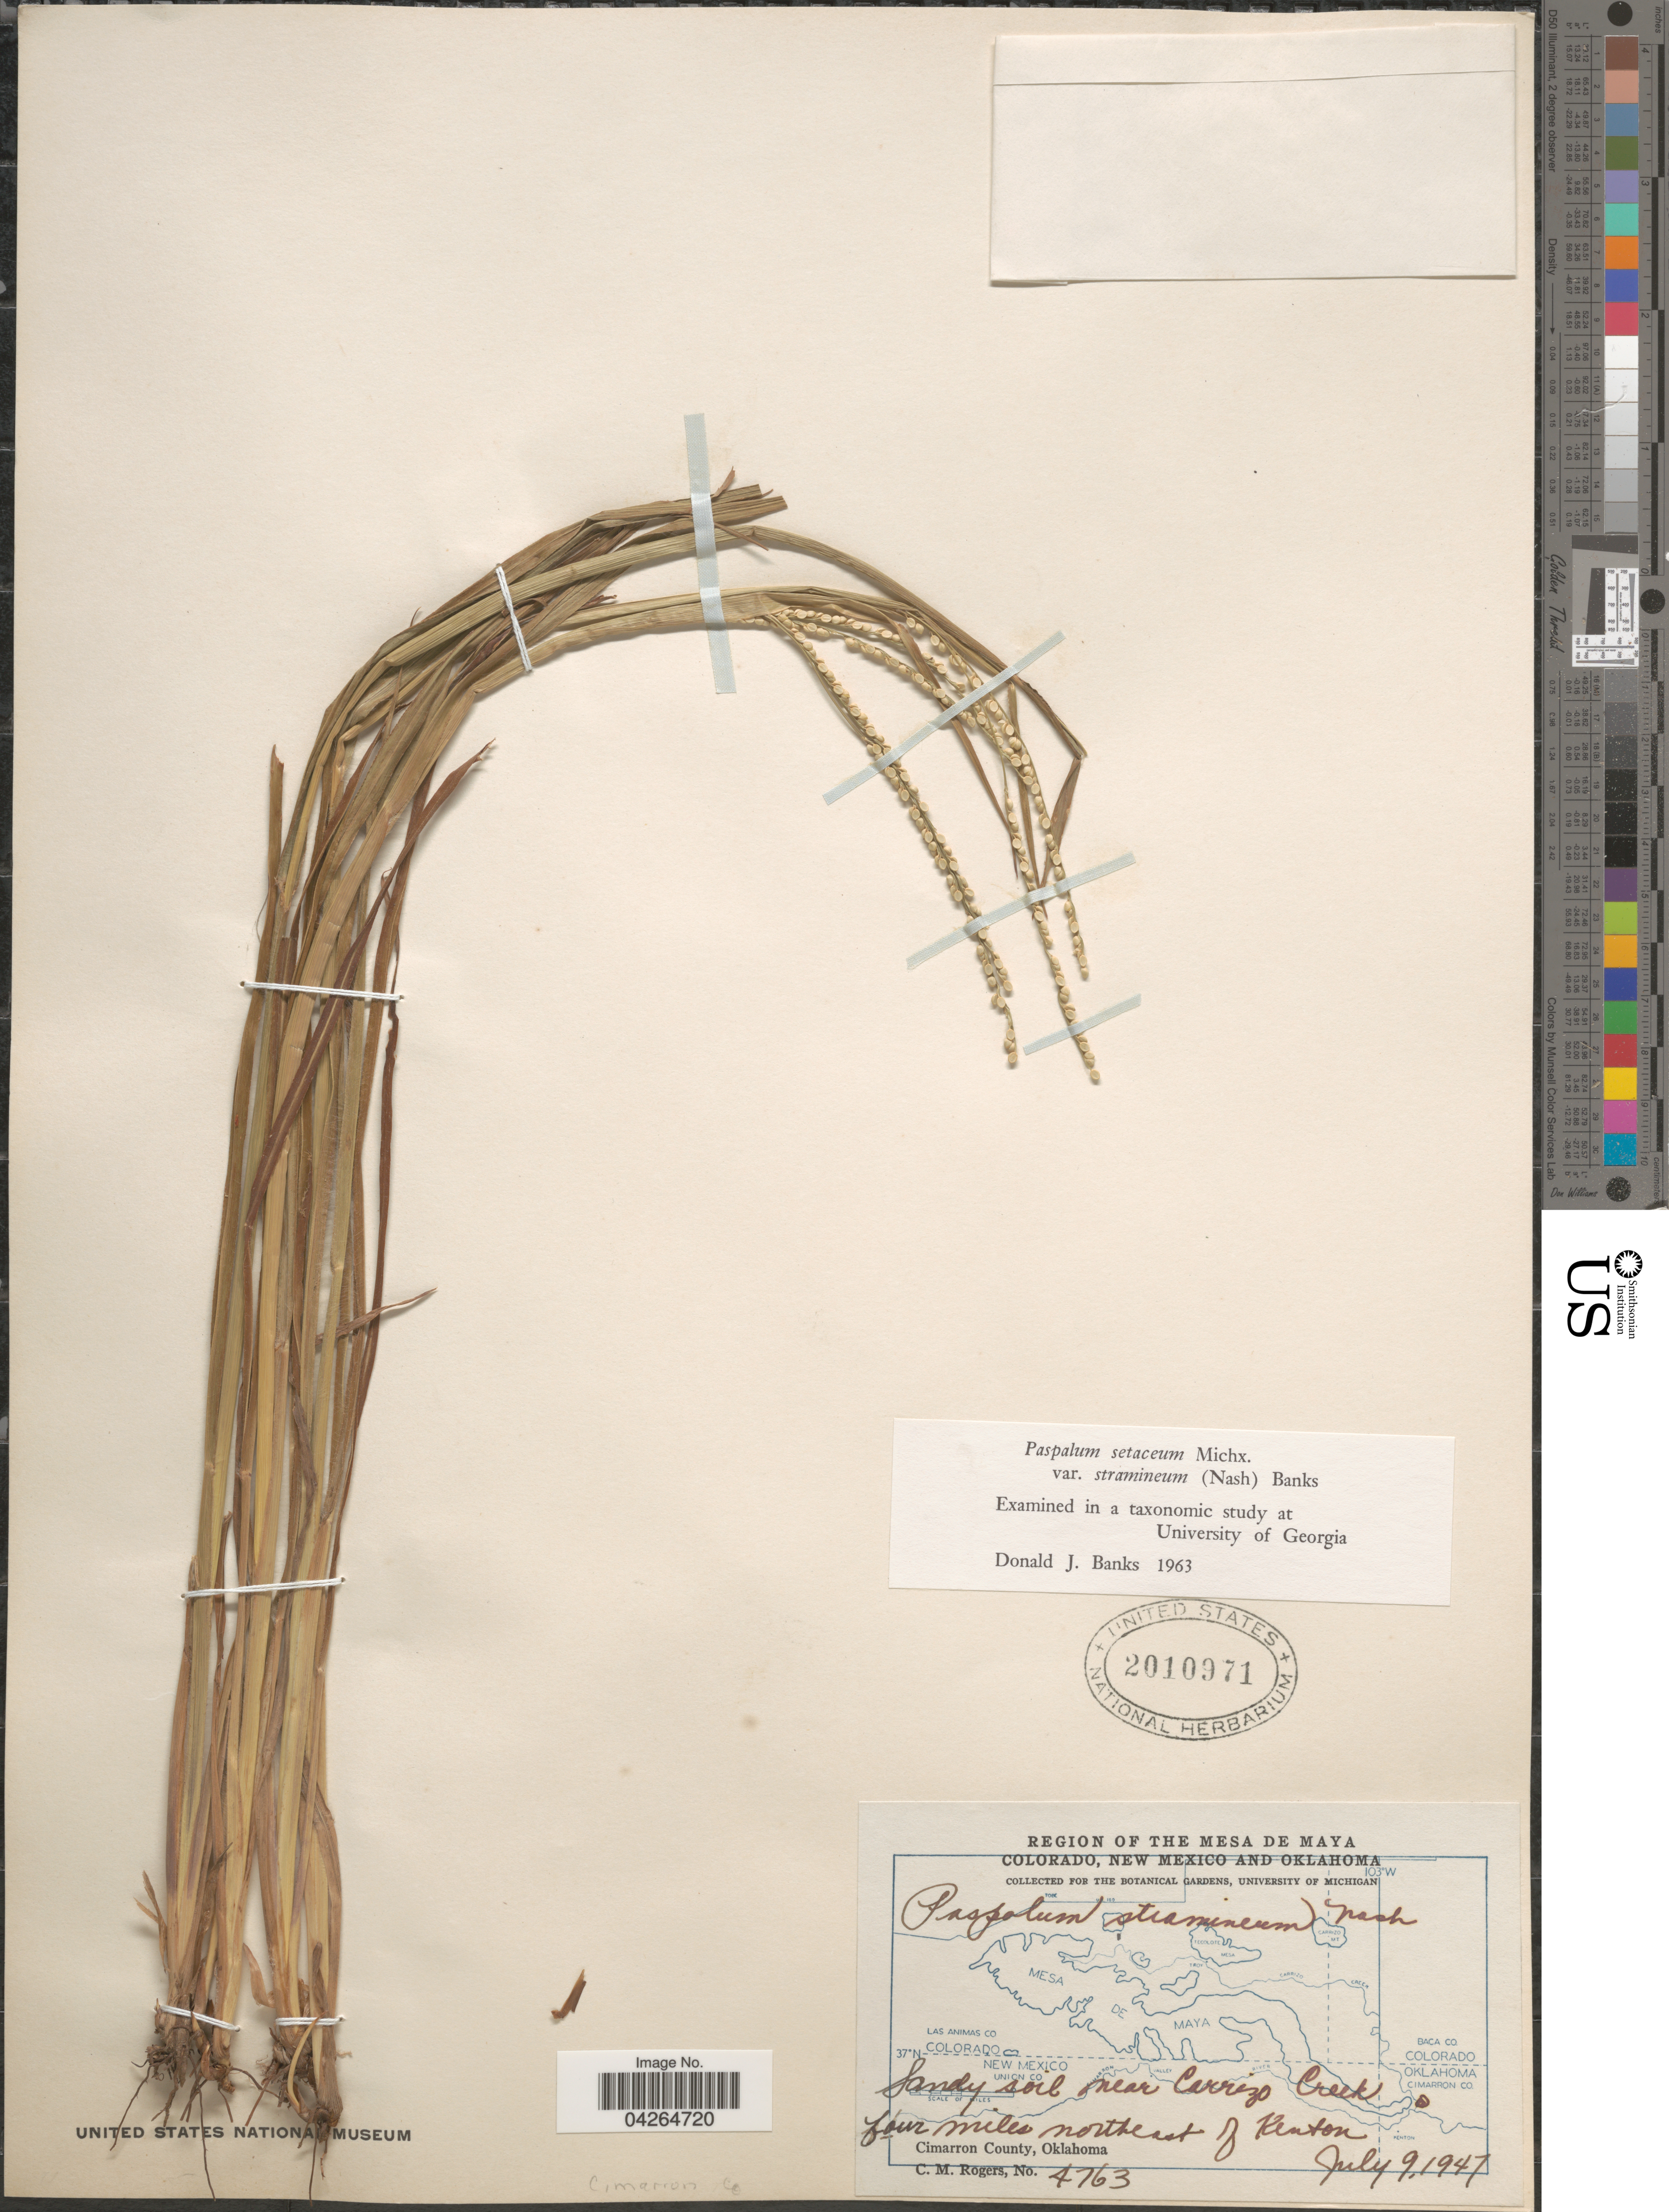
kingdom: Plantae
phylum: Tracheophyta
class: Liliopsida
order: Poales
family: Poaceae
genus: Paspalum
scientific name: Paspalum setaceum var. stramineum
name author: (Nash) D.J. Banks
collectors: C. M. Rogers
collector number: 4763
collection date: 1947-07-09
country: United States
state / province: Oklahoma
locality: The Mesa de Maya. Near Carrizo Creek four miles northeast of Kenton. Cimarron County.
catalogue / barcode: US 2010971